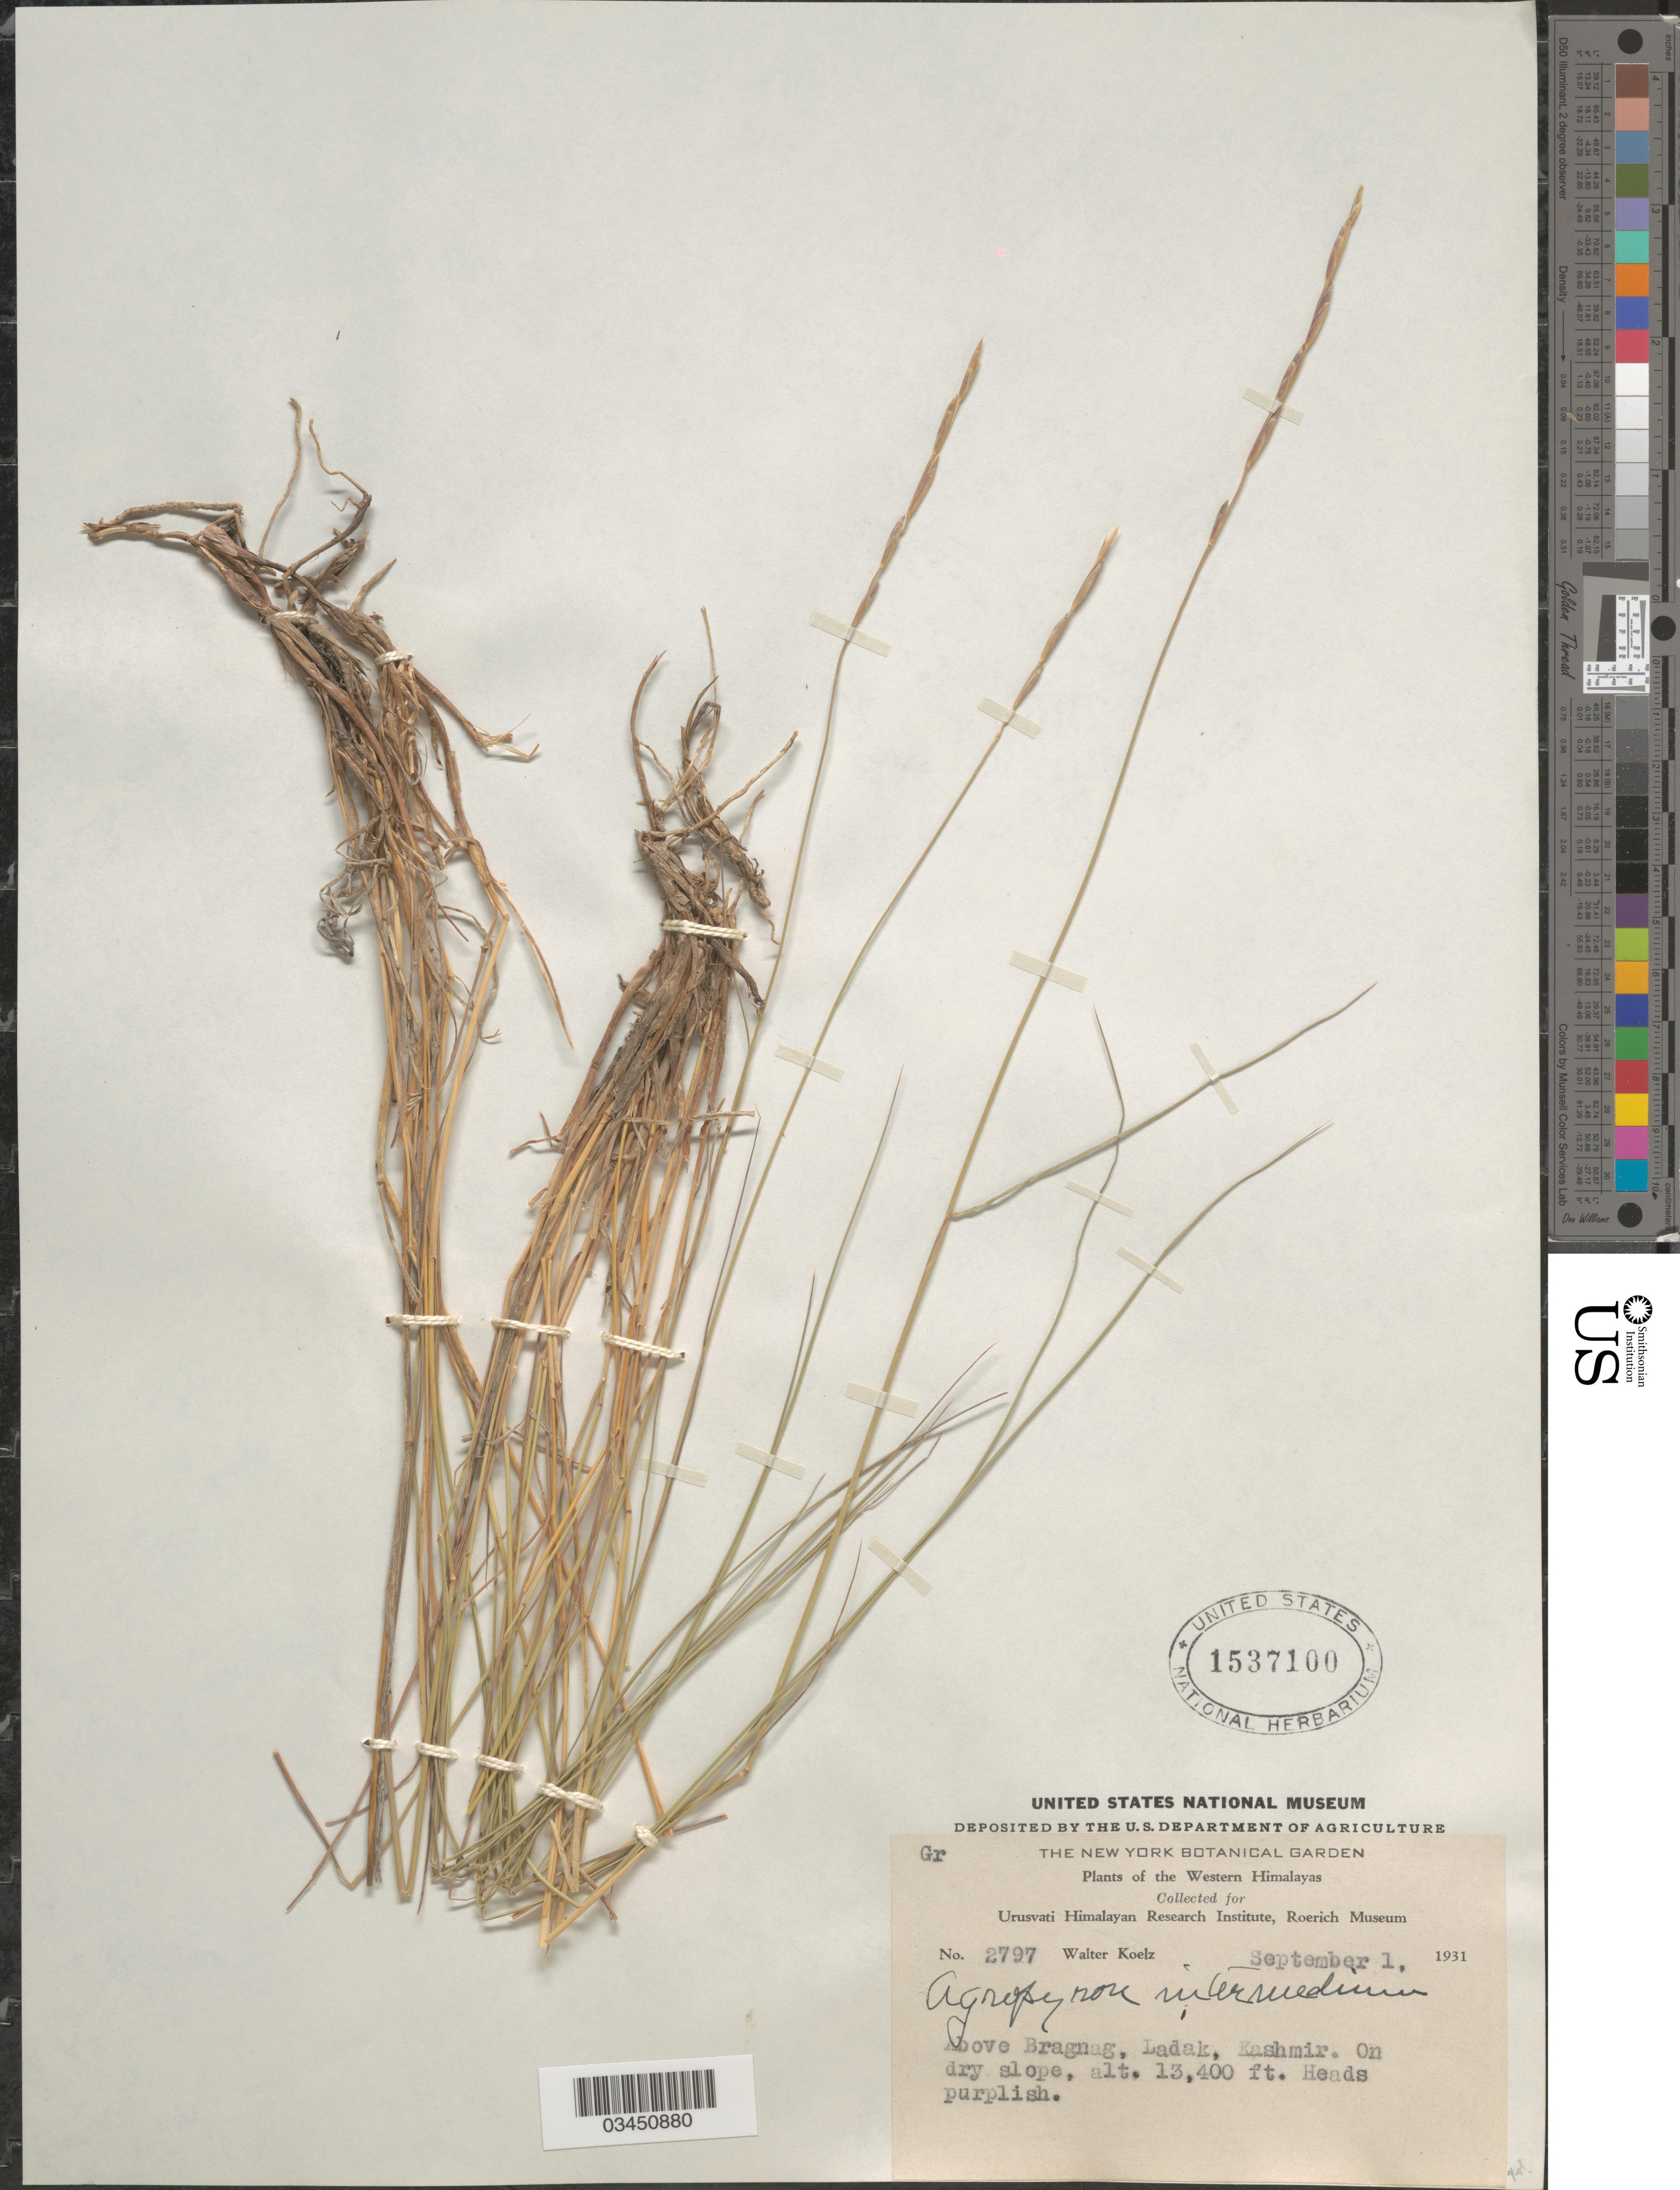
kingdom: Plantae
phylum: Tracheophyta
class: Liliopsida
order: Poales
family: Poaceae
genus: Elymus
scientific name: Elymus sp.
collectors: W. N. Koelz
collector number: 2797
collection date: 1931-09-01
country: India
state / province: Ladakh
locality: Western Himalayas. Above Bragnag, Ladak, Kashmir. On dry slope.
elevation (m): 4084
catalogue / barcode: US 1537100